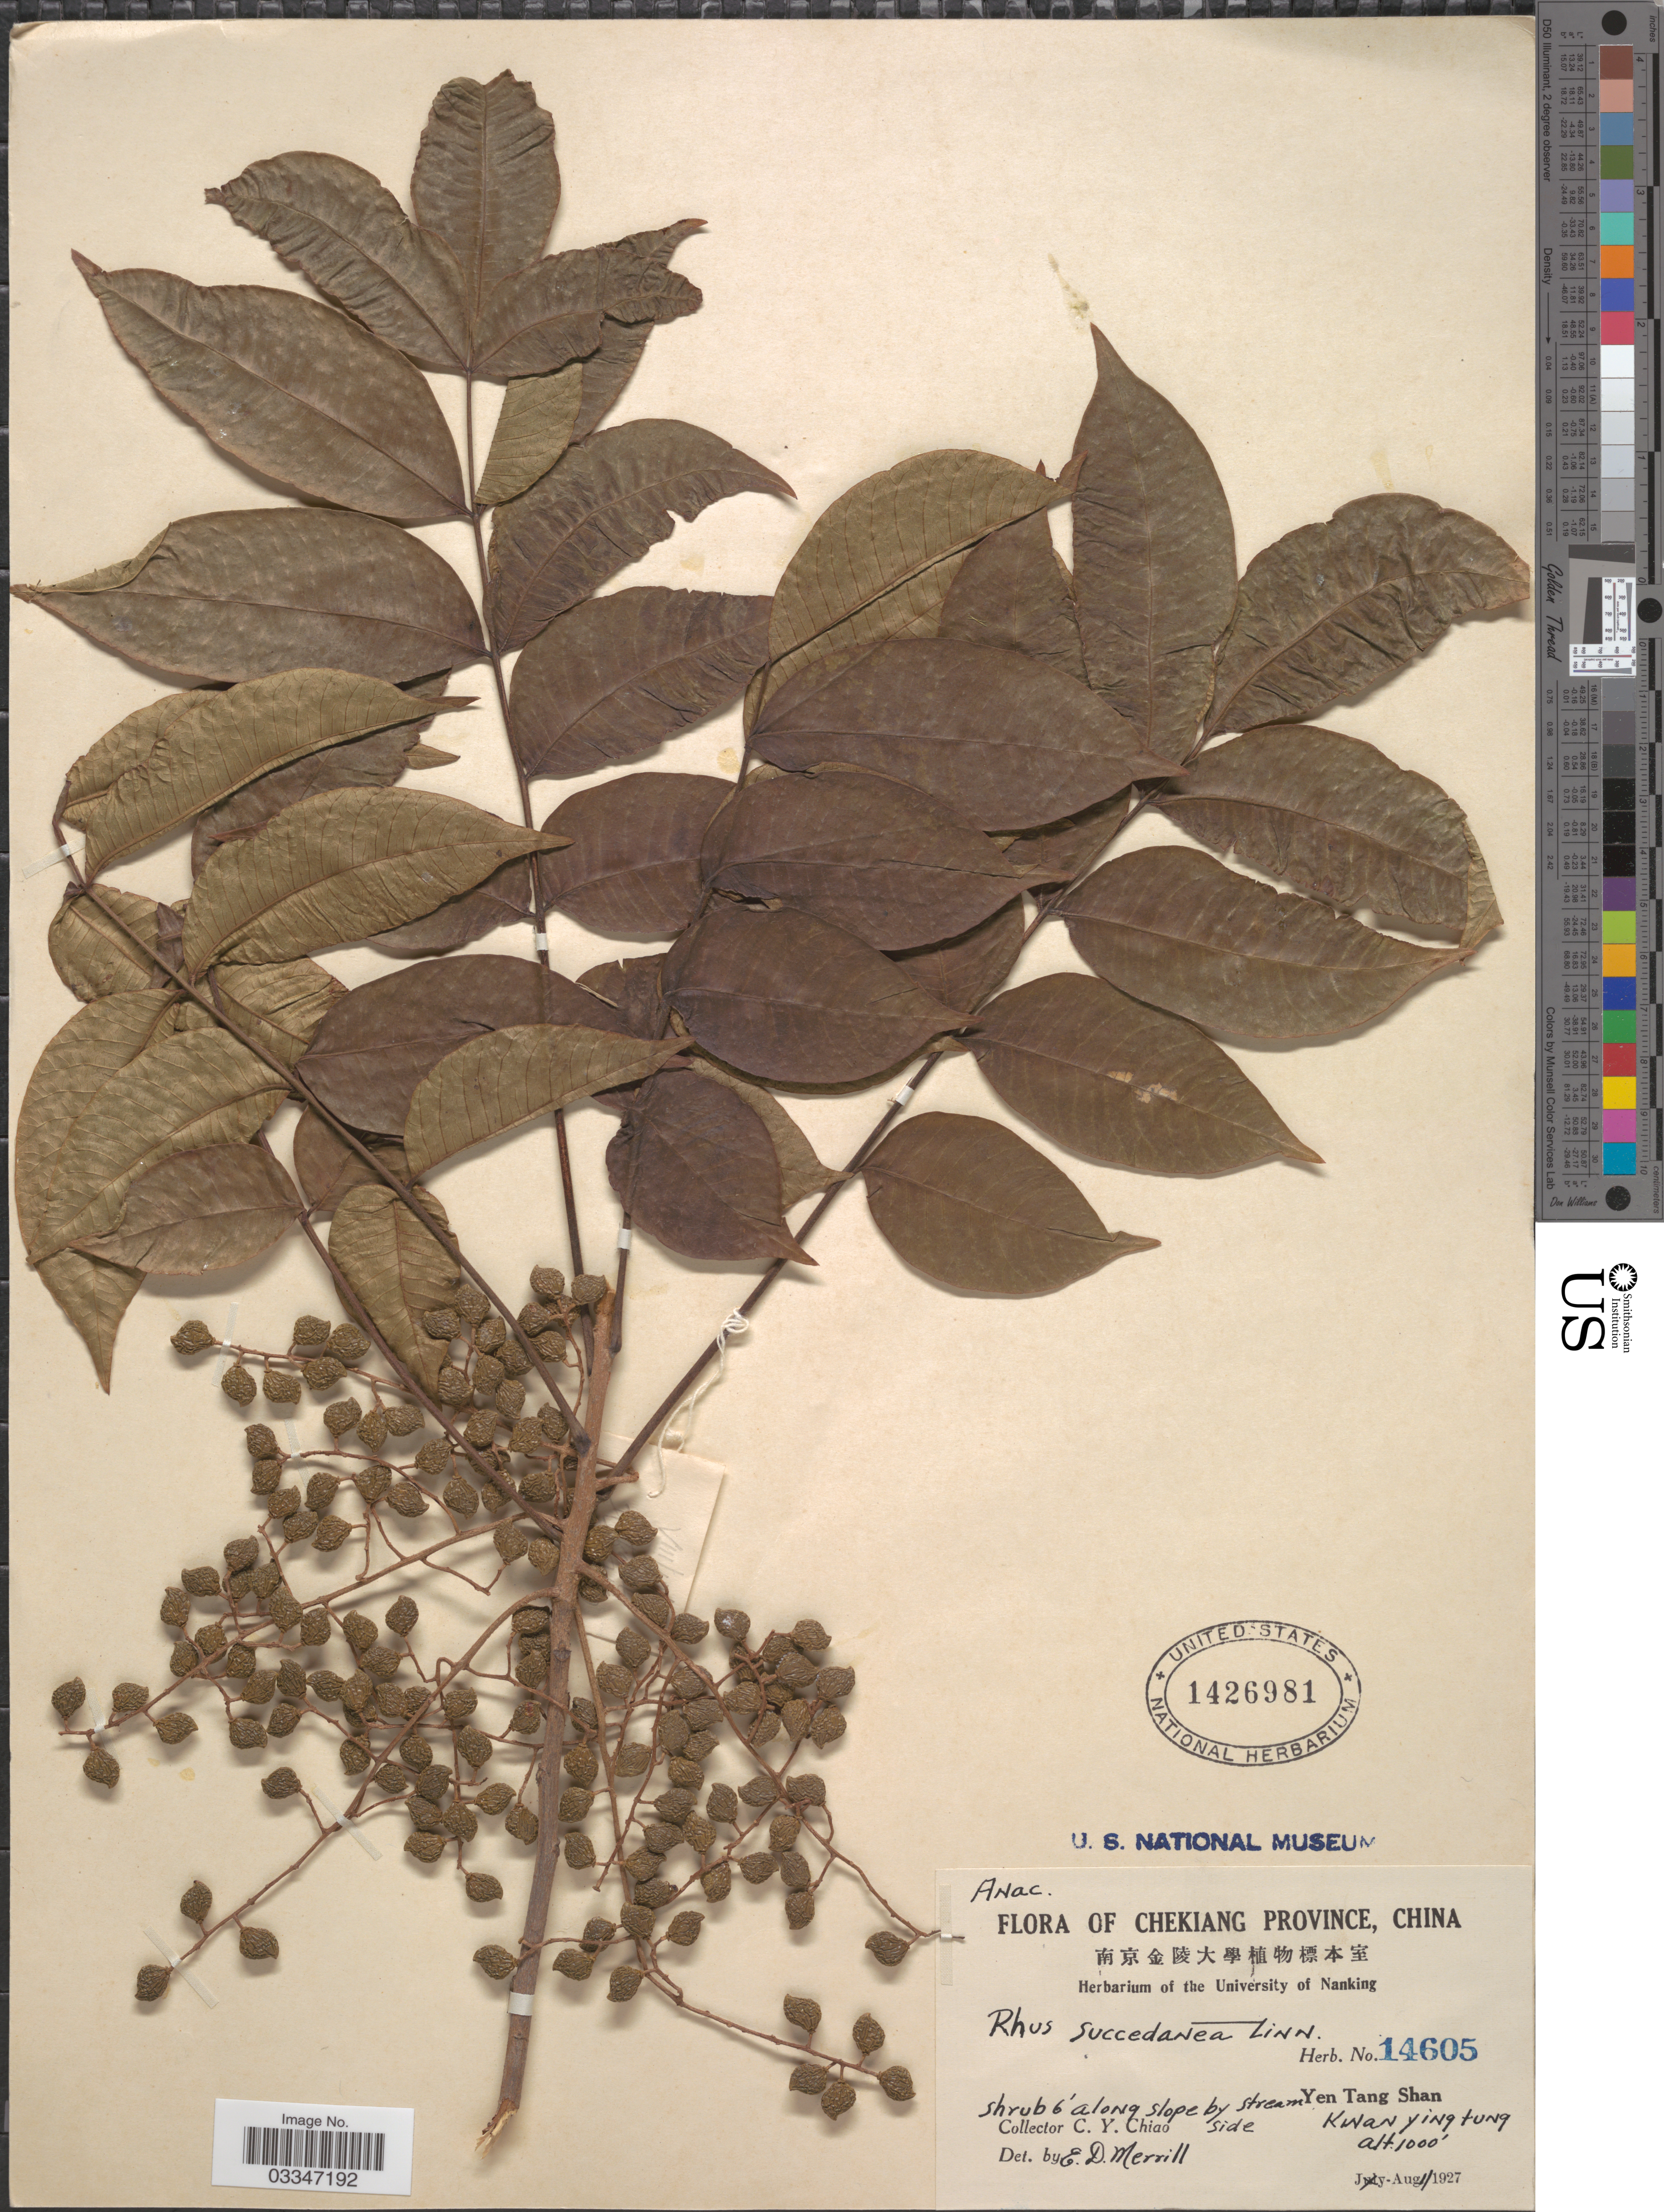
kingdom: Plantae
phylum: Tracheophyta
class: Magnoliopsida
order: Sapindales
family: Anacardiaceae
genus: Rhus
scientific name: Rhus succedanea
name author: L.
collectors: C. Y. Chiao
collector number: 14605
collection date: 1927-08-01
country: China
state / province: Zhejiang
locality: Chekiang Province. Yen Tang Shan. Kwan ying tung. [interpreted]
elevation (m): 3048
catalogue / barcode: US 1426981